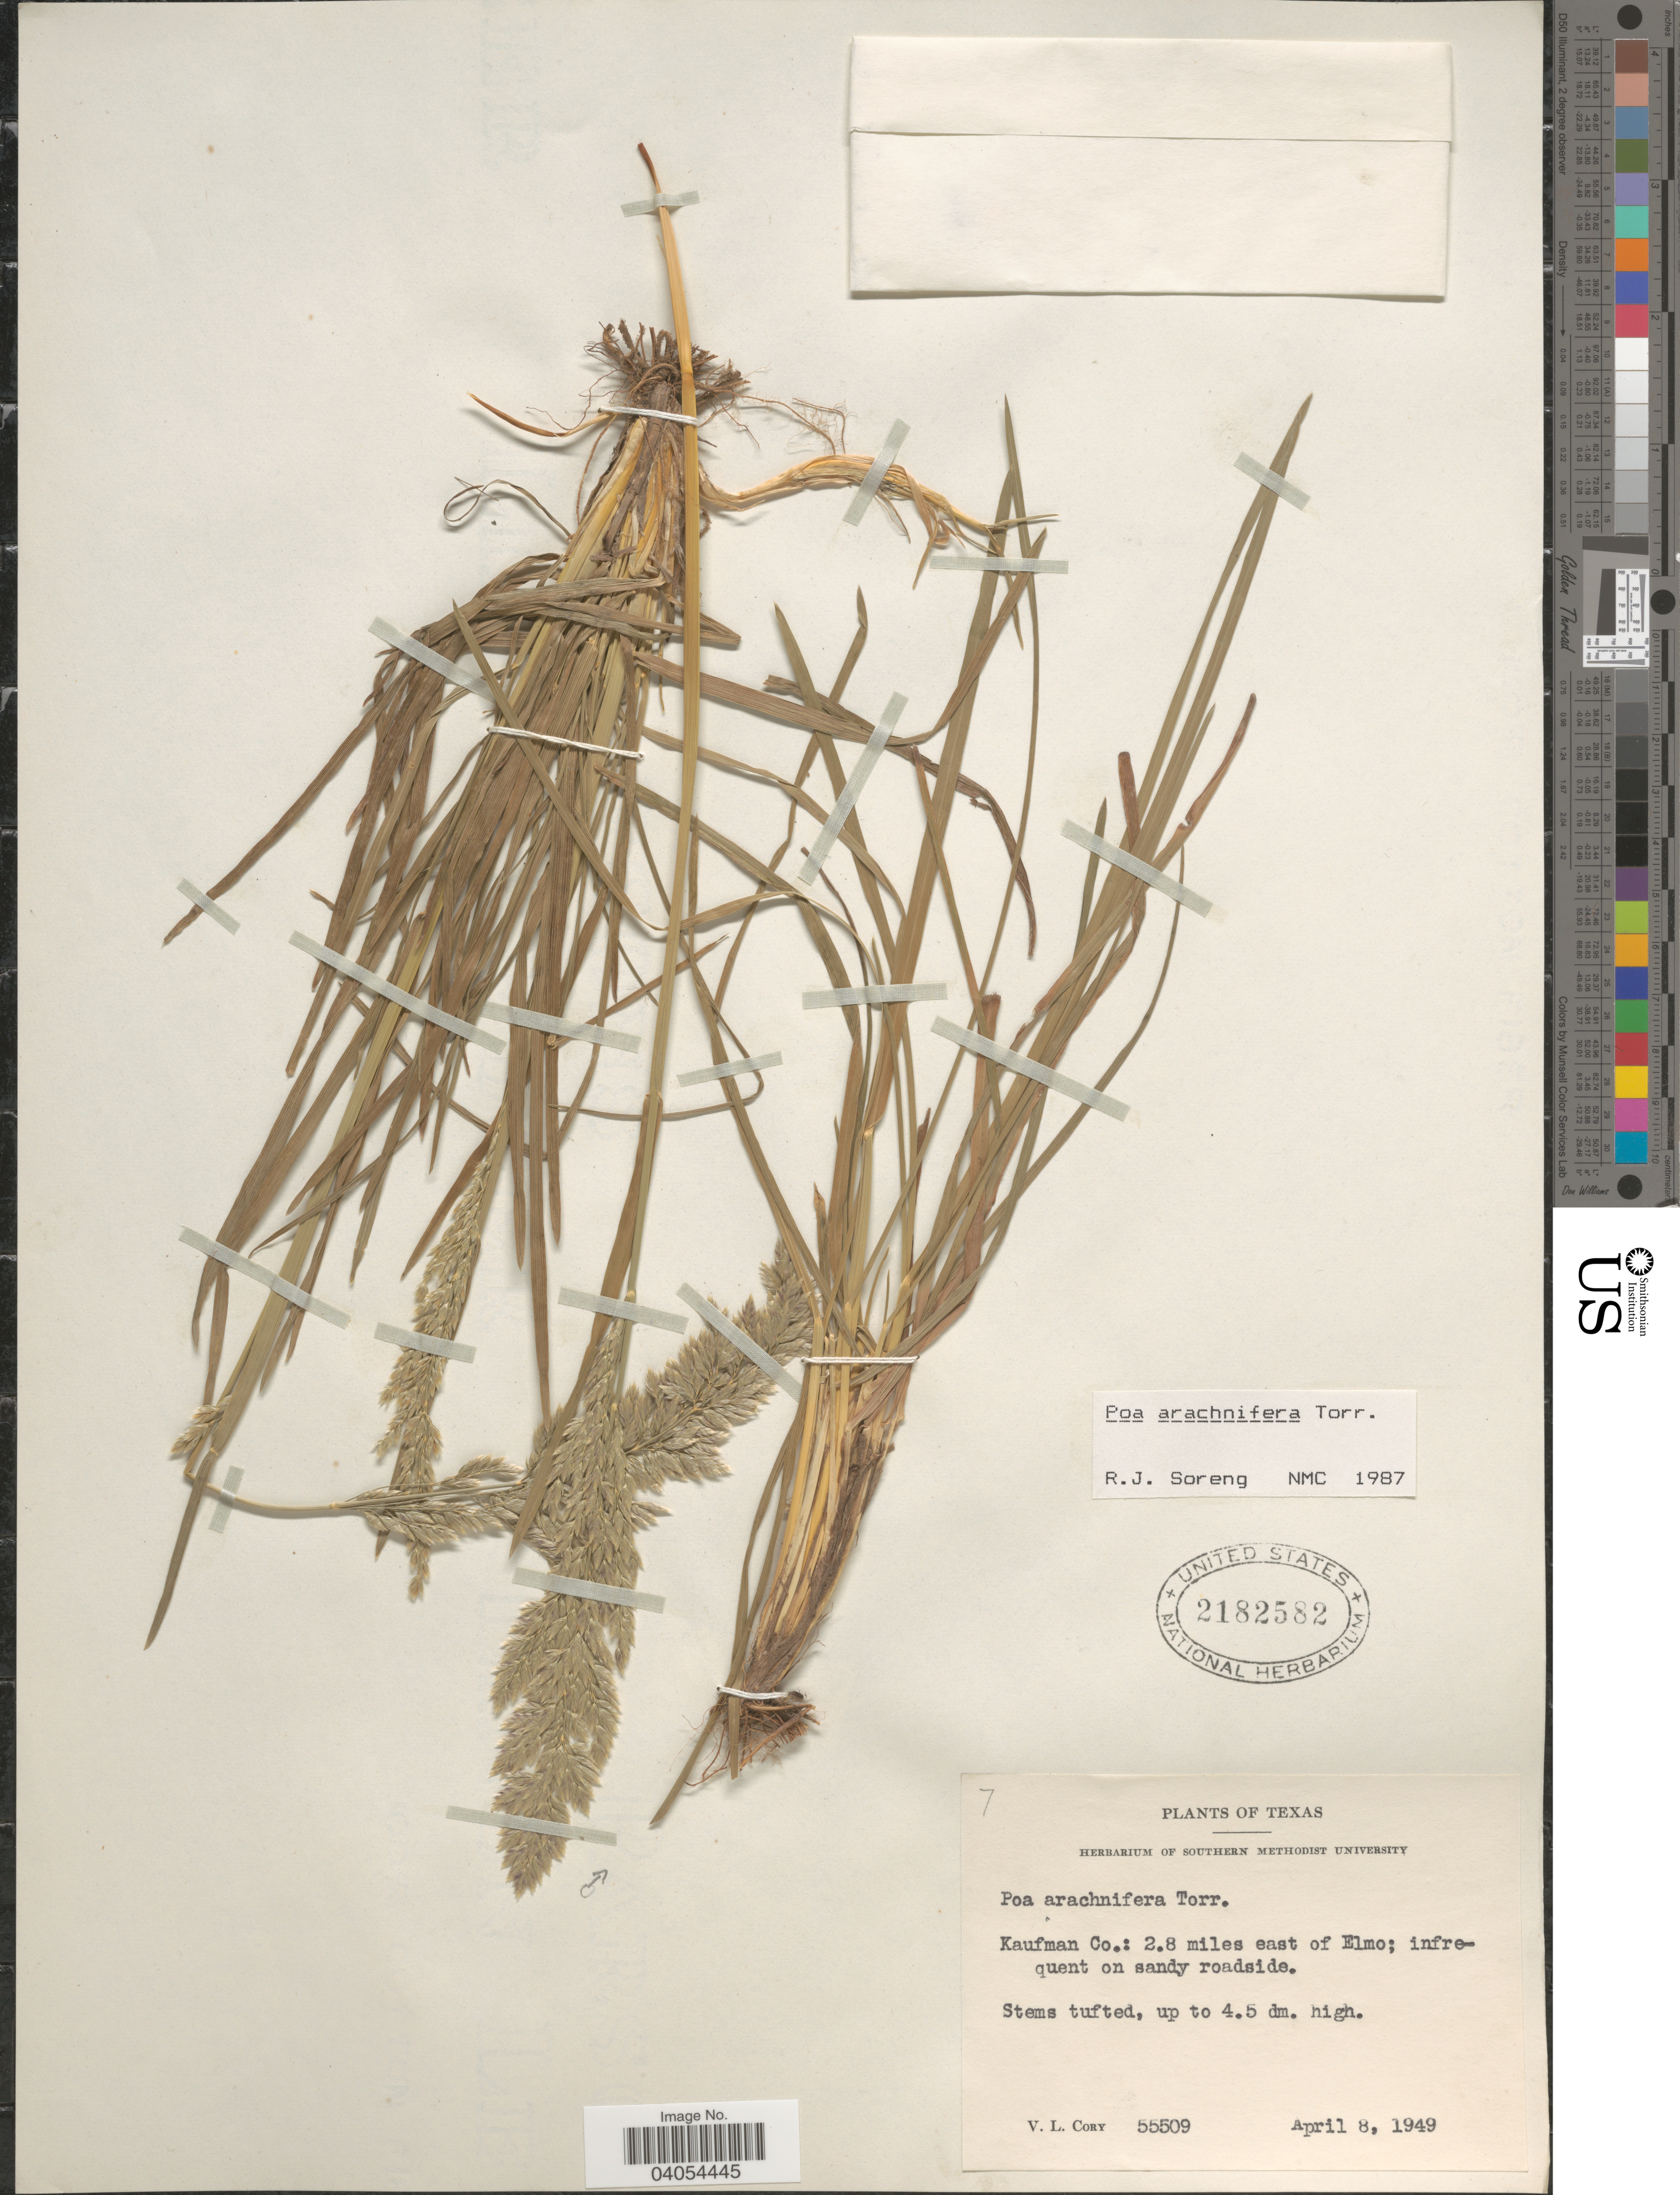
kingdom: Plantae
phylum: Tracheophyta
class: Liliopsida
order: Poales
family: Poaceae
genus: Poa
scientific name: Poa arachnifera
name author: Torr.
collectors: V. Cory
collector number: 55509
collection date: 1949-04-08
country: United States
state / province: Texas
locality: Kaufman Co.: 2.8 miles east of Elmo.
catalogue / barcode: US 2182582